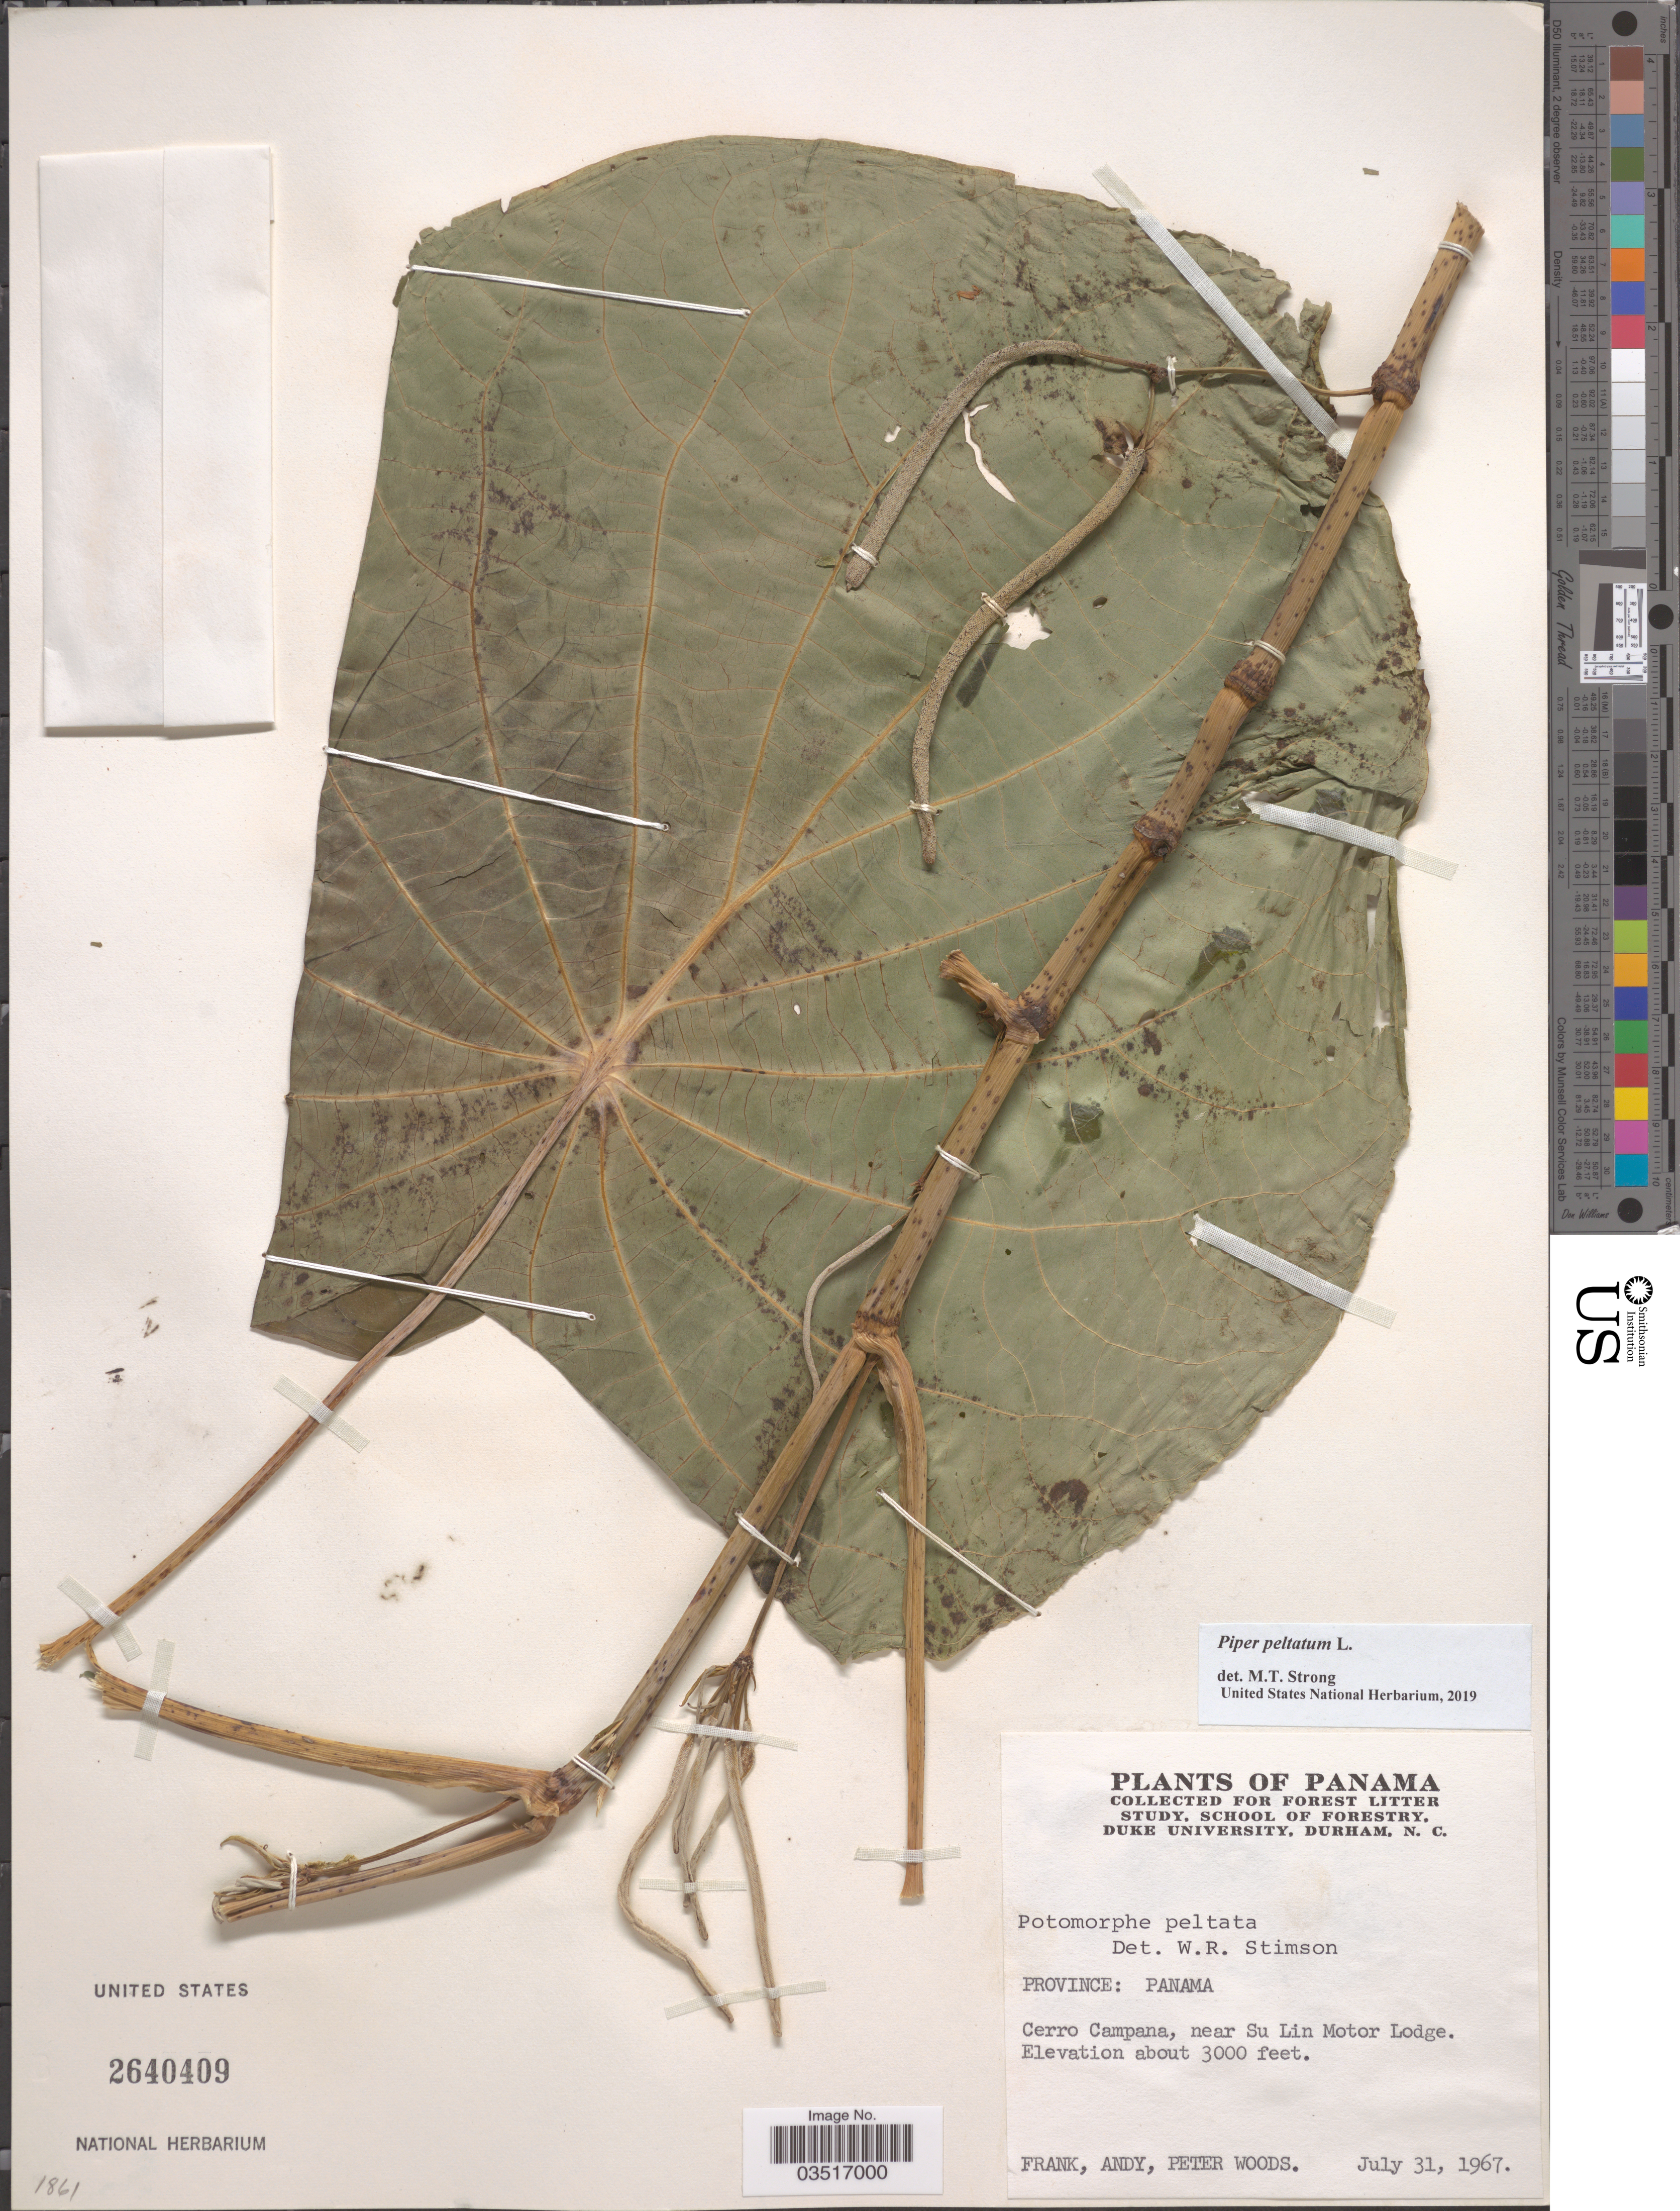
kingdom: Plantae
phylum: Tracheophyta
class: Magnoliopsida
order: Piperales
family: Piperaceae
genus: Piper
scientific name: Piper peltatum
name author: L.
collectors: F. Woods, A. Woods & P. Woods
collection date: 1967-07-31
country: Panama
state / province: Panamá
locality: Province: Panama. Cerro Campana, near Su Lin Motor Lodge.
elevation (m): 914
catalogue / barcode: US 2640409